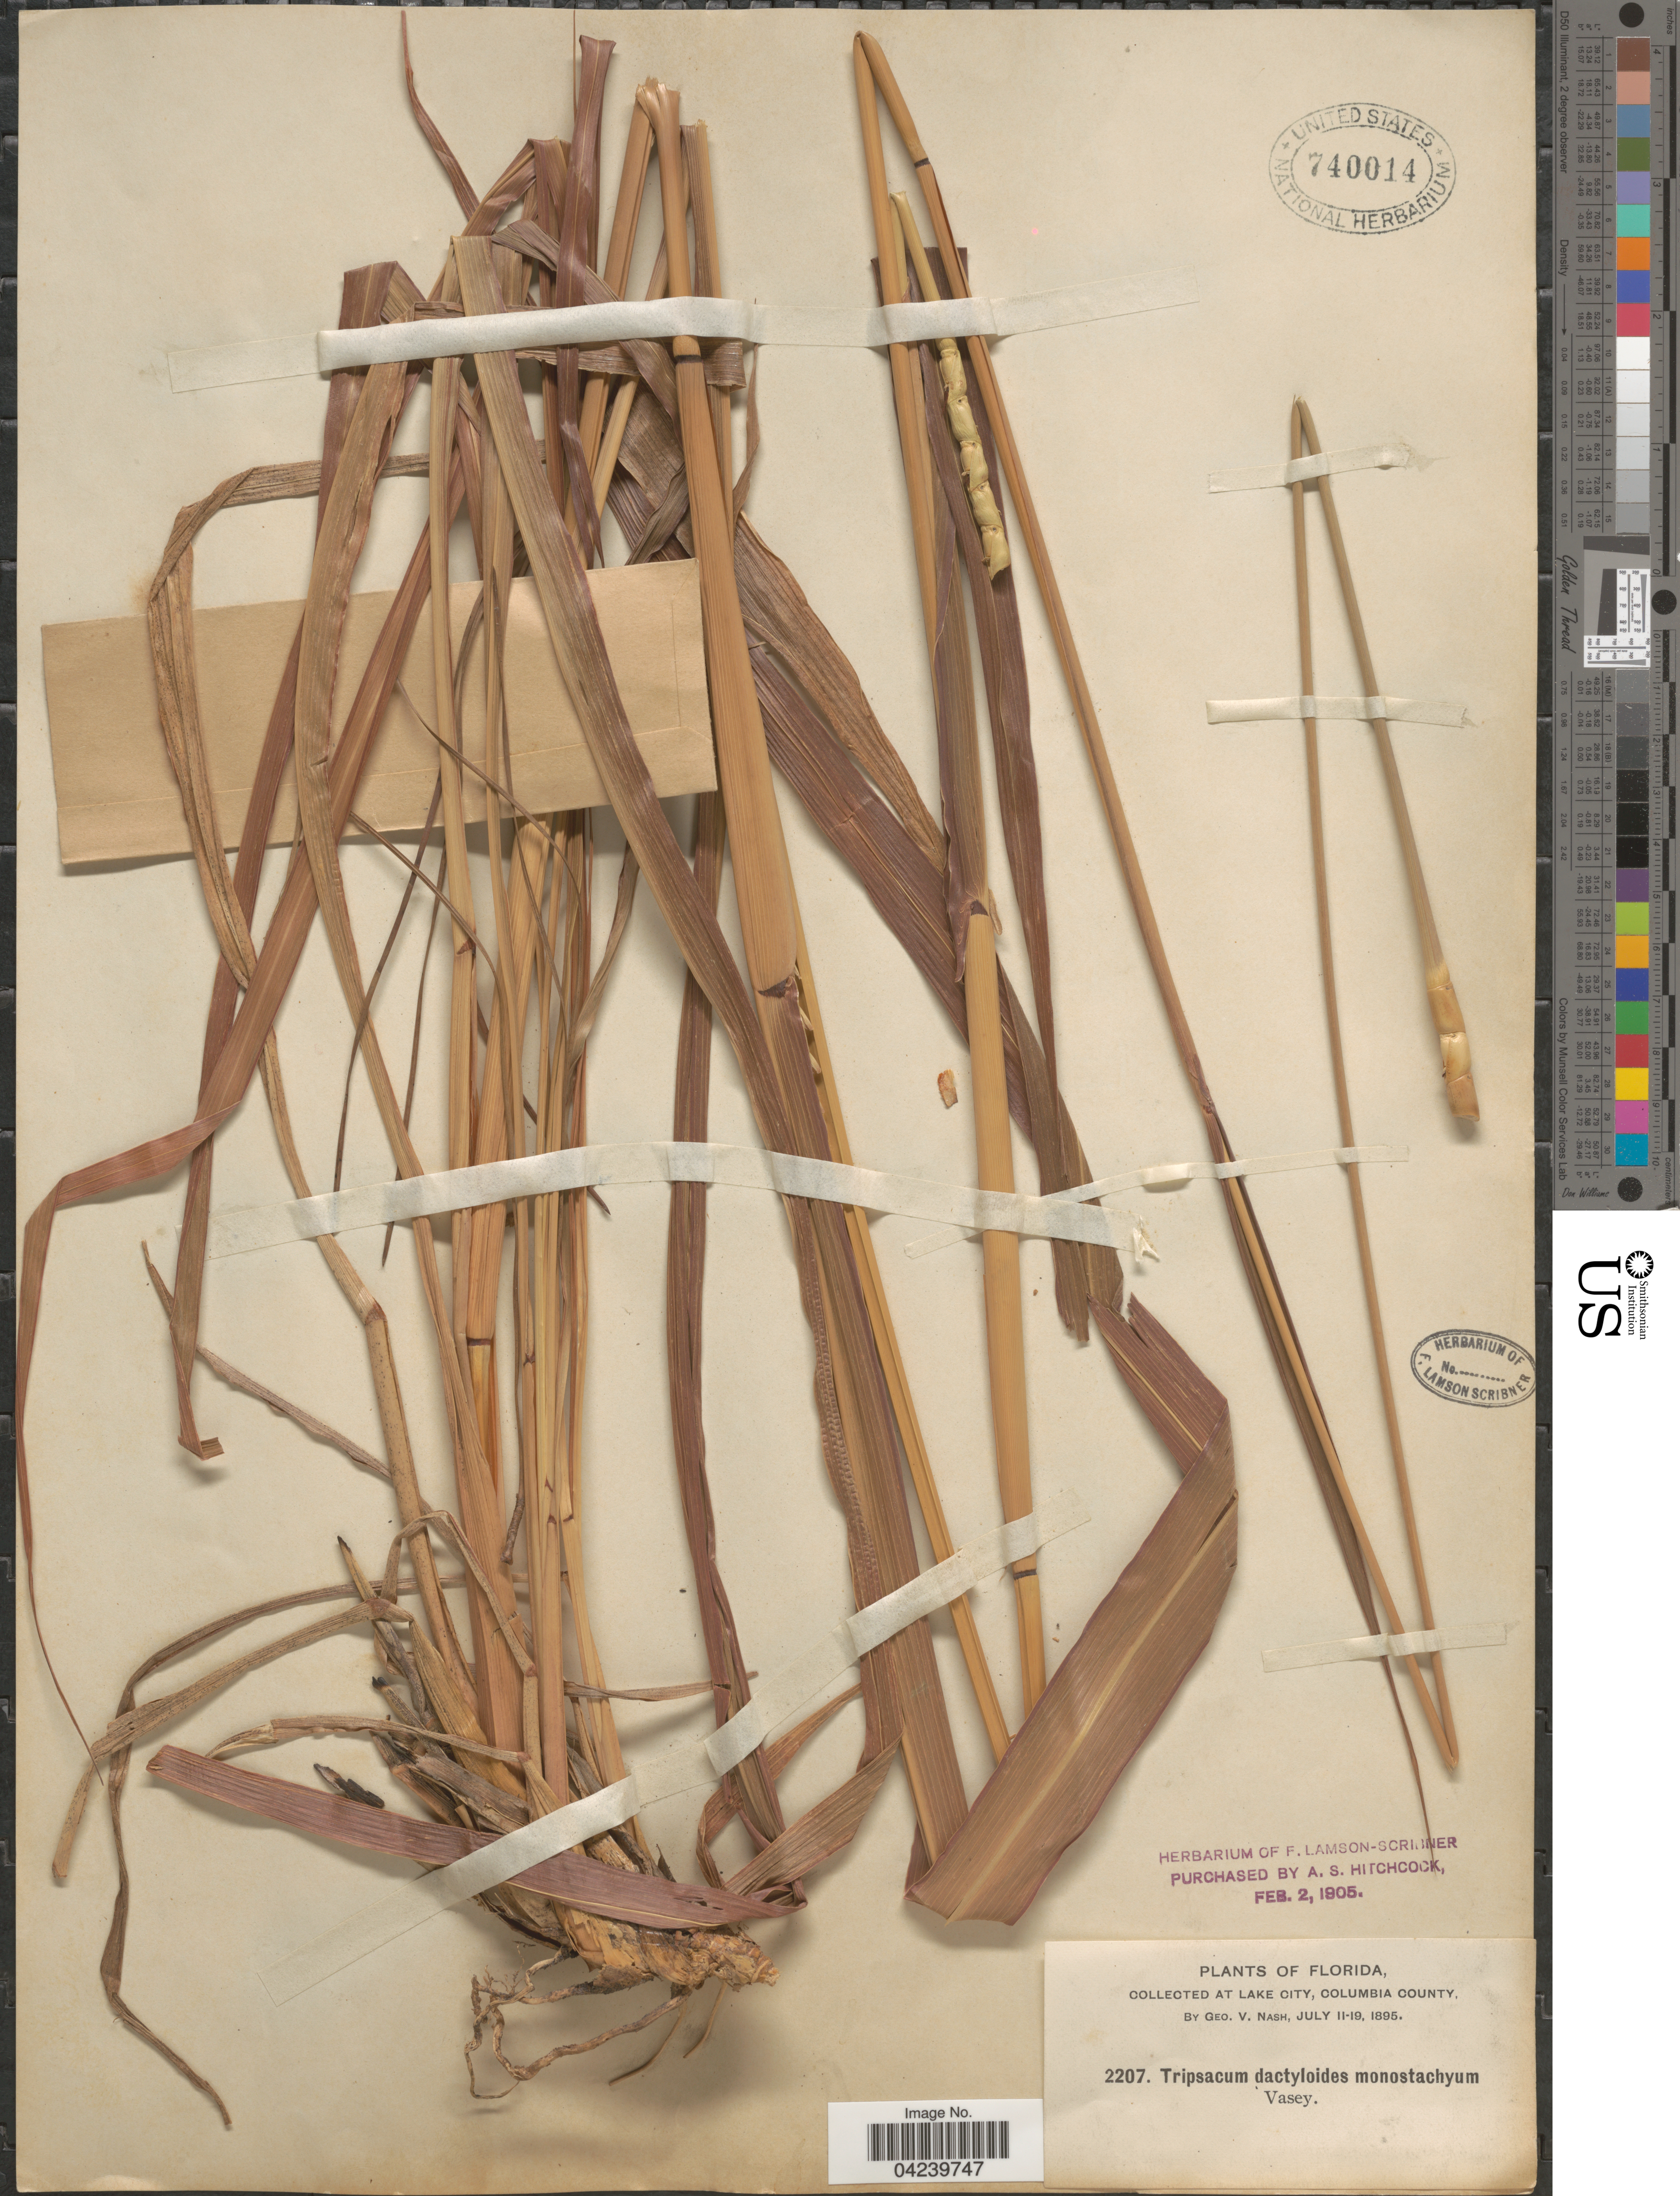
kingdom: Plantae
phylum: Tracheophyta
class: Liliopsida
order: Poales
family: Poaceae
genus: Tripsacum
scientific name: Tripsacum dactyloides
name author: (L.) L.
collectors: G. V. Nash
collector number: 2207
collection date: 1895-07-11/1895-07-19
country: United States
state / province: Florida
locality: At Lake City, Columbia County.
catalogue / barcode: US 740014